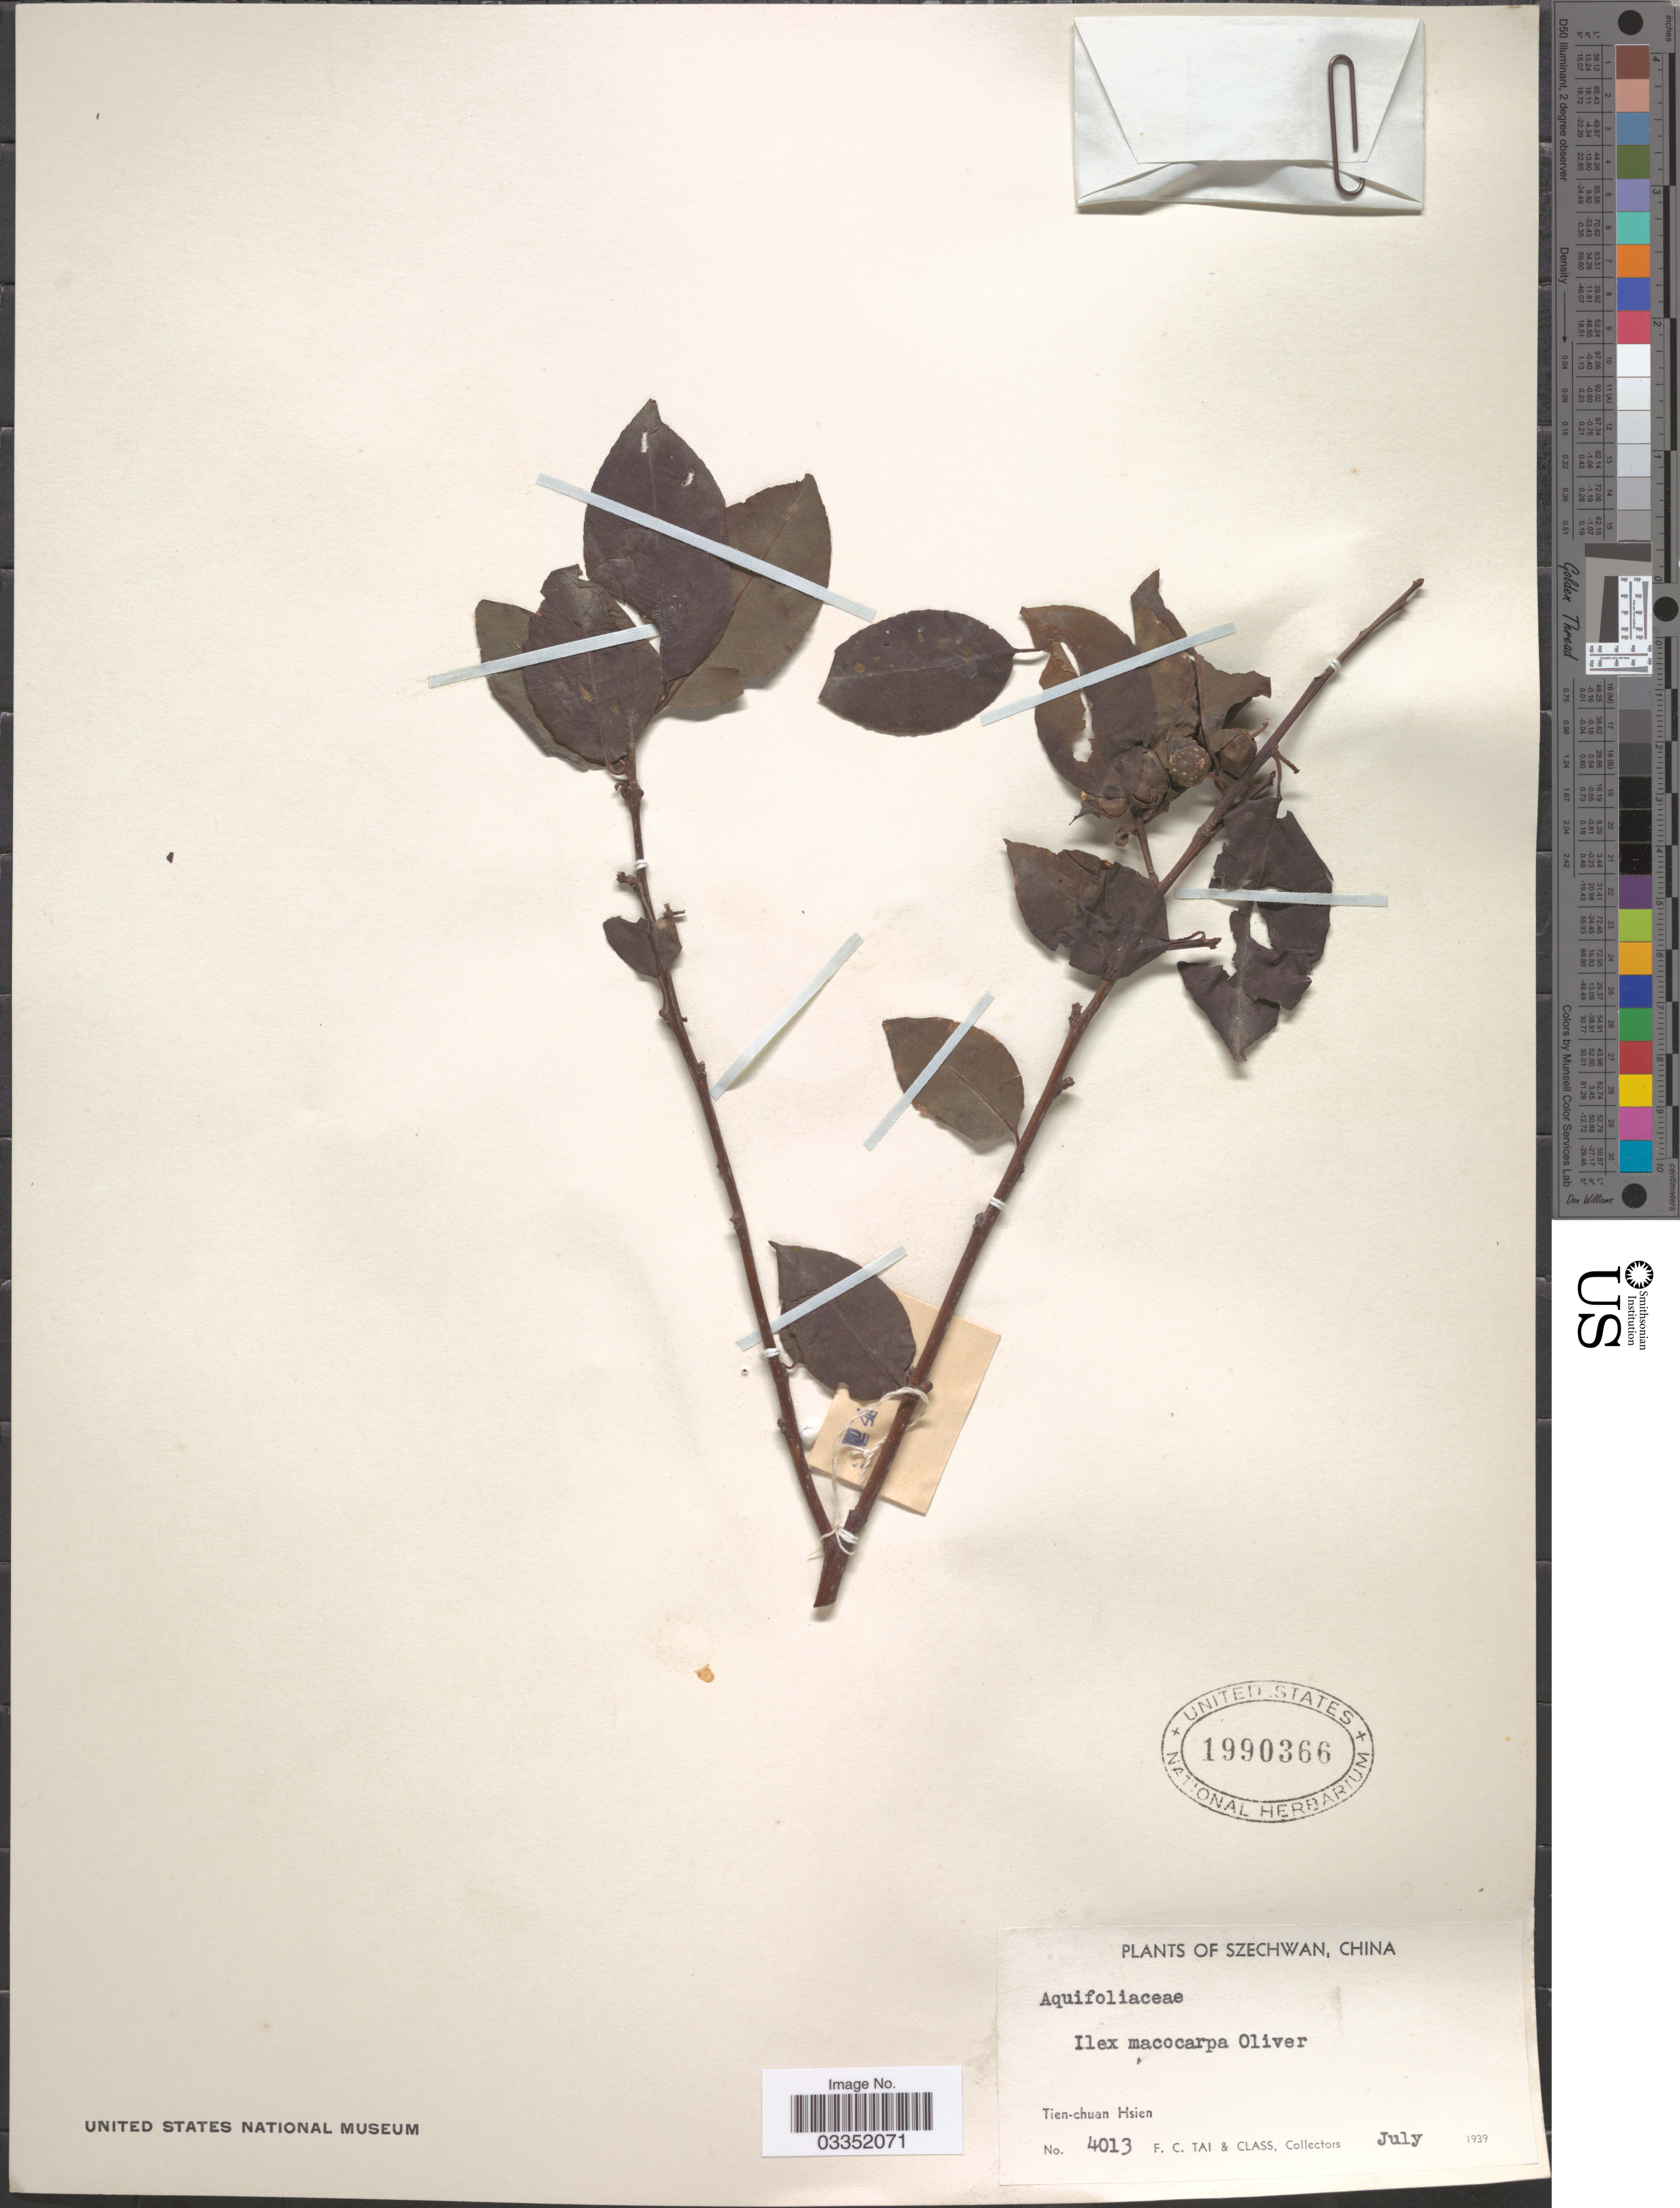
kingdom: Plantae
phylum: Tracheophyta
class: Magnoliopsida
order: Aquifoliales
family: Aquifoliaceae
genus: Ilex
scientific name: Ilex macrocarpa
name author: Oliv.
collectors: F. Tai & Class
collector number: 4013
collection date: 1939-07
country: China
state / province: Sichuan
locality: Tien-chuan Hsien.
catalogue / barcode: US 1990366